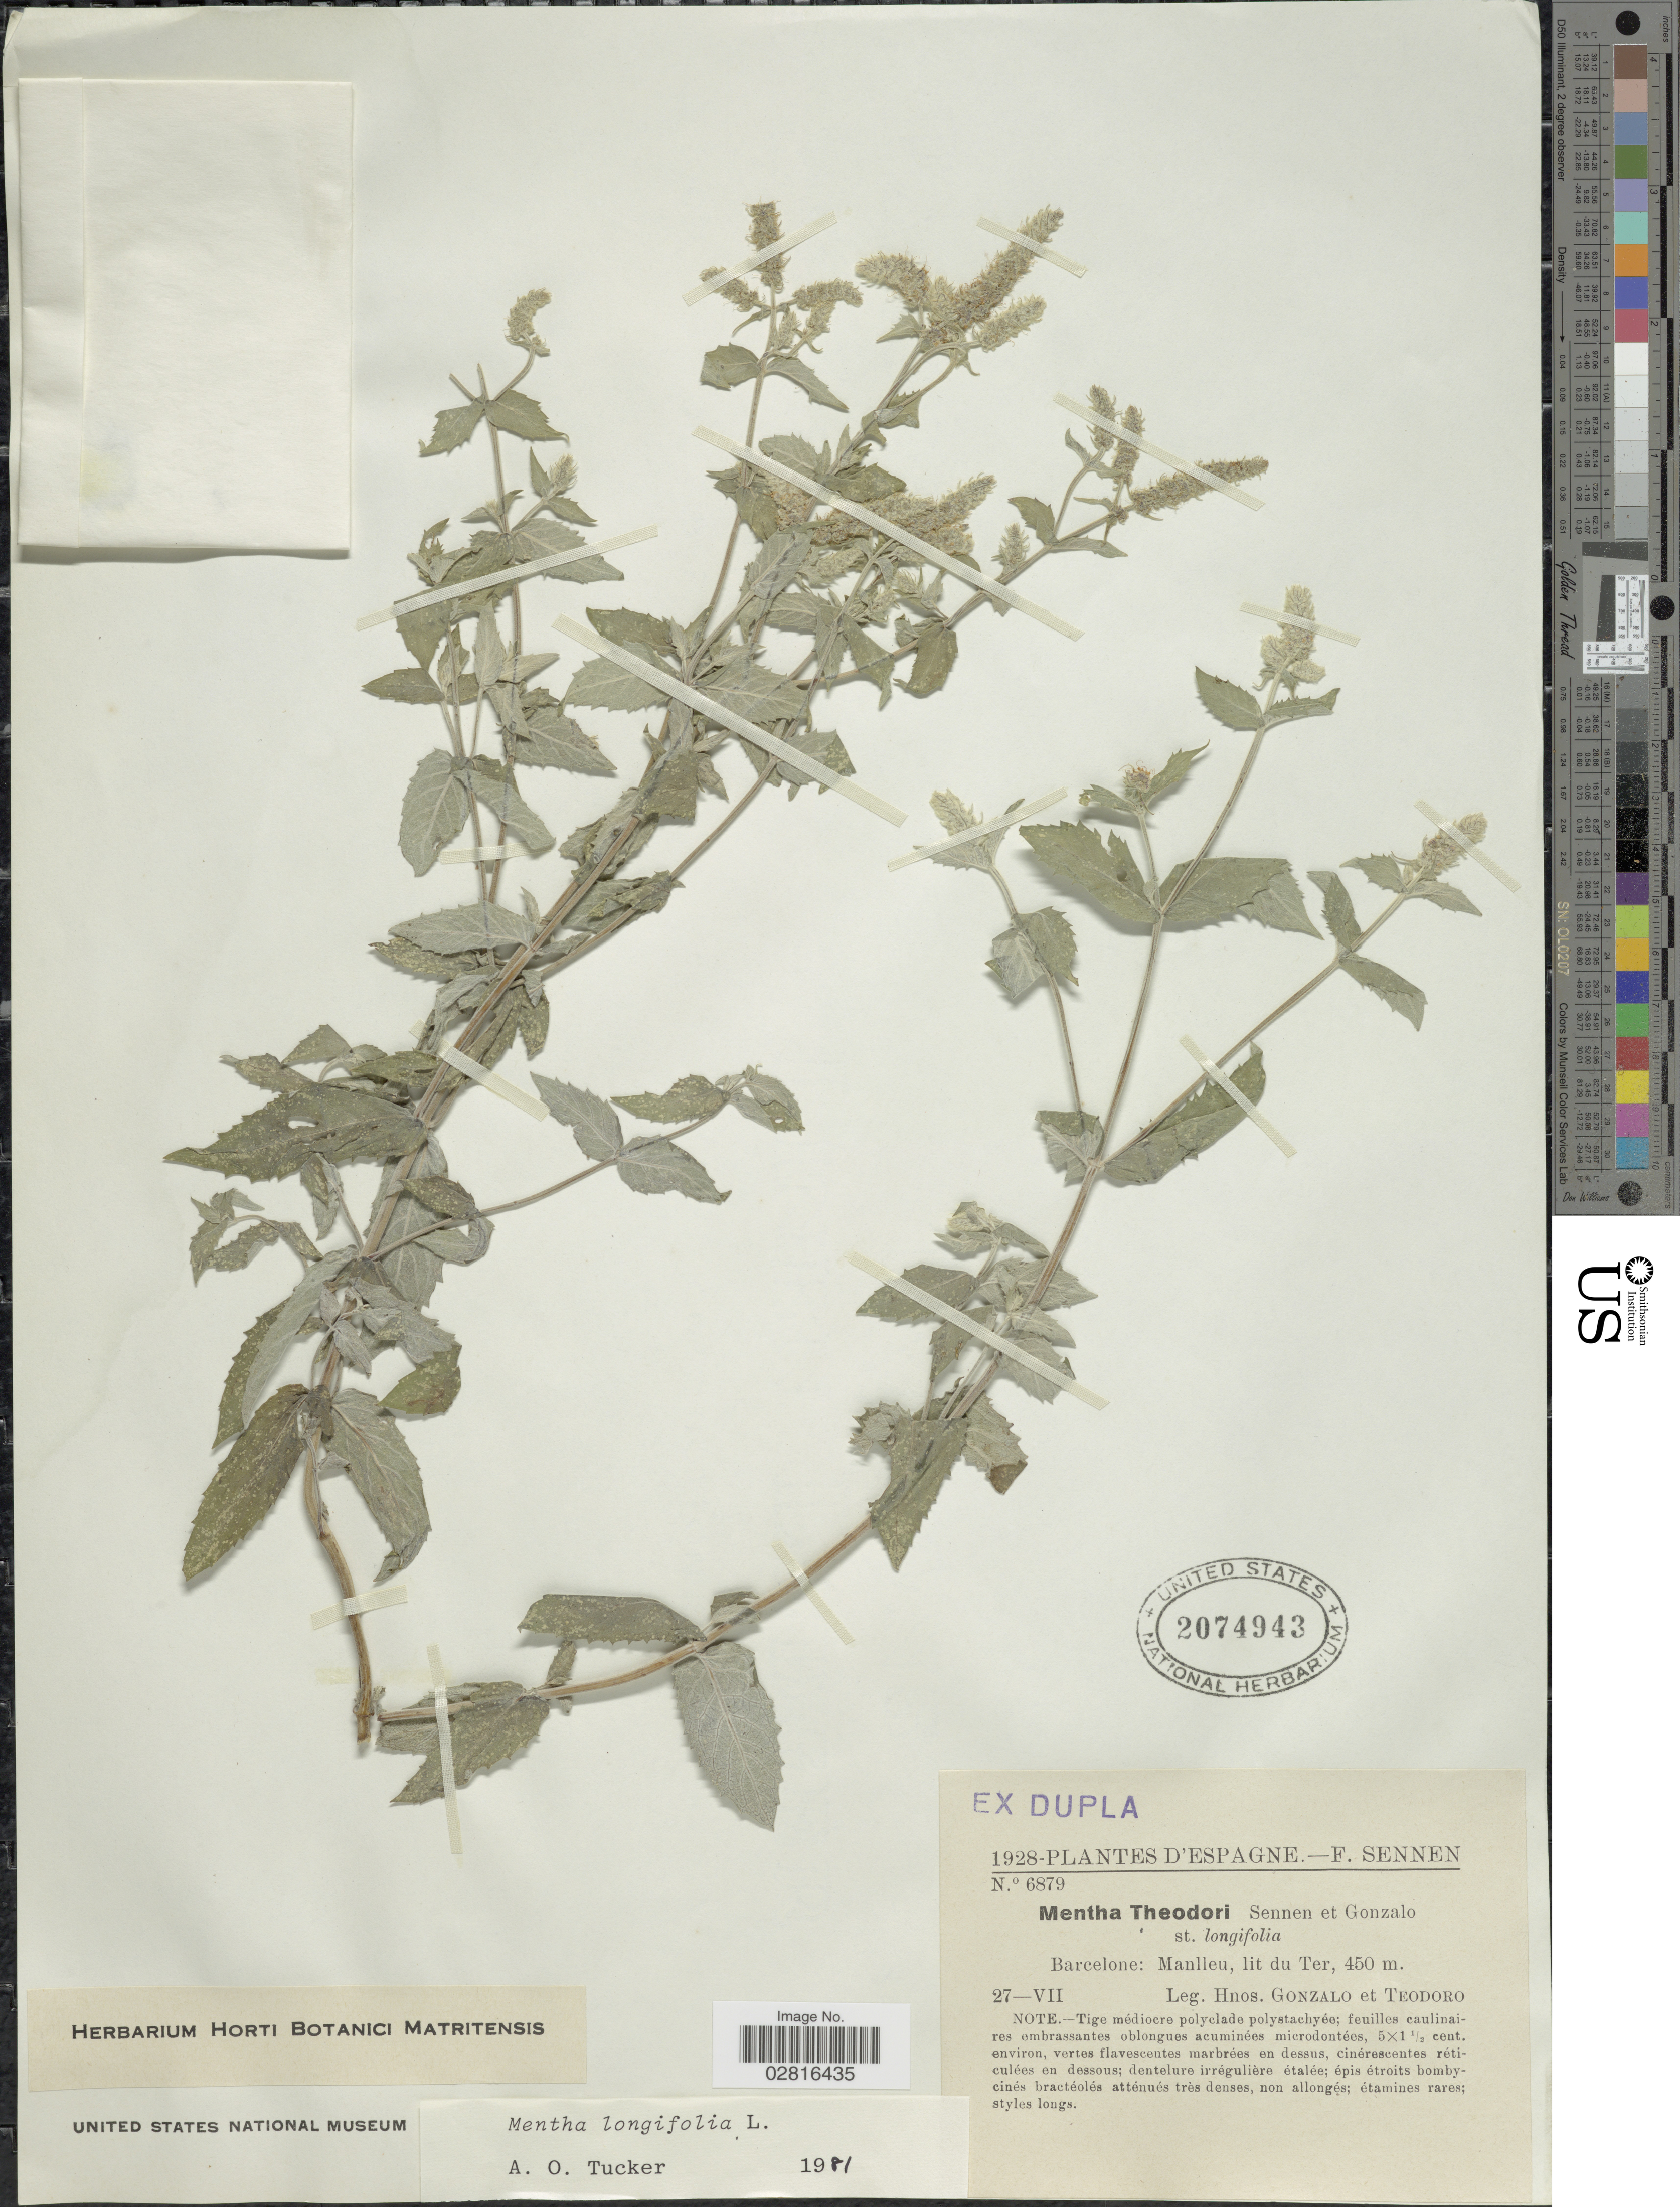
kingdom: Plantae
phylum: Tracheophyta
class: Magnoliopsida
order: Lamiales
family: Lamiaceae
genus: Mentha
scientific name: Mentha longifolia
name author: (L.) L.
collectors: H. Gonzalo & Teodoro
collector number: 6879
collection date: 1928-07-27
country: Spain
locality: Espagne. Barcelone: Manlleu, lit du Ter.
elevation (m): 450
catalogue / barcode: US 2074943